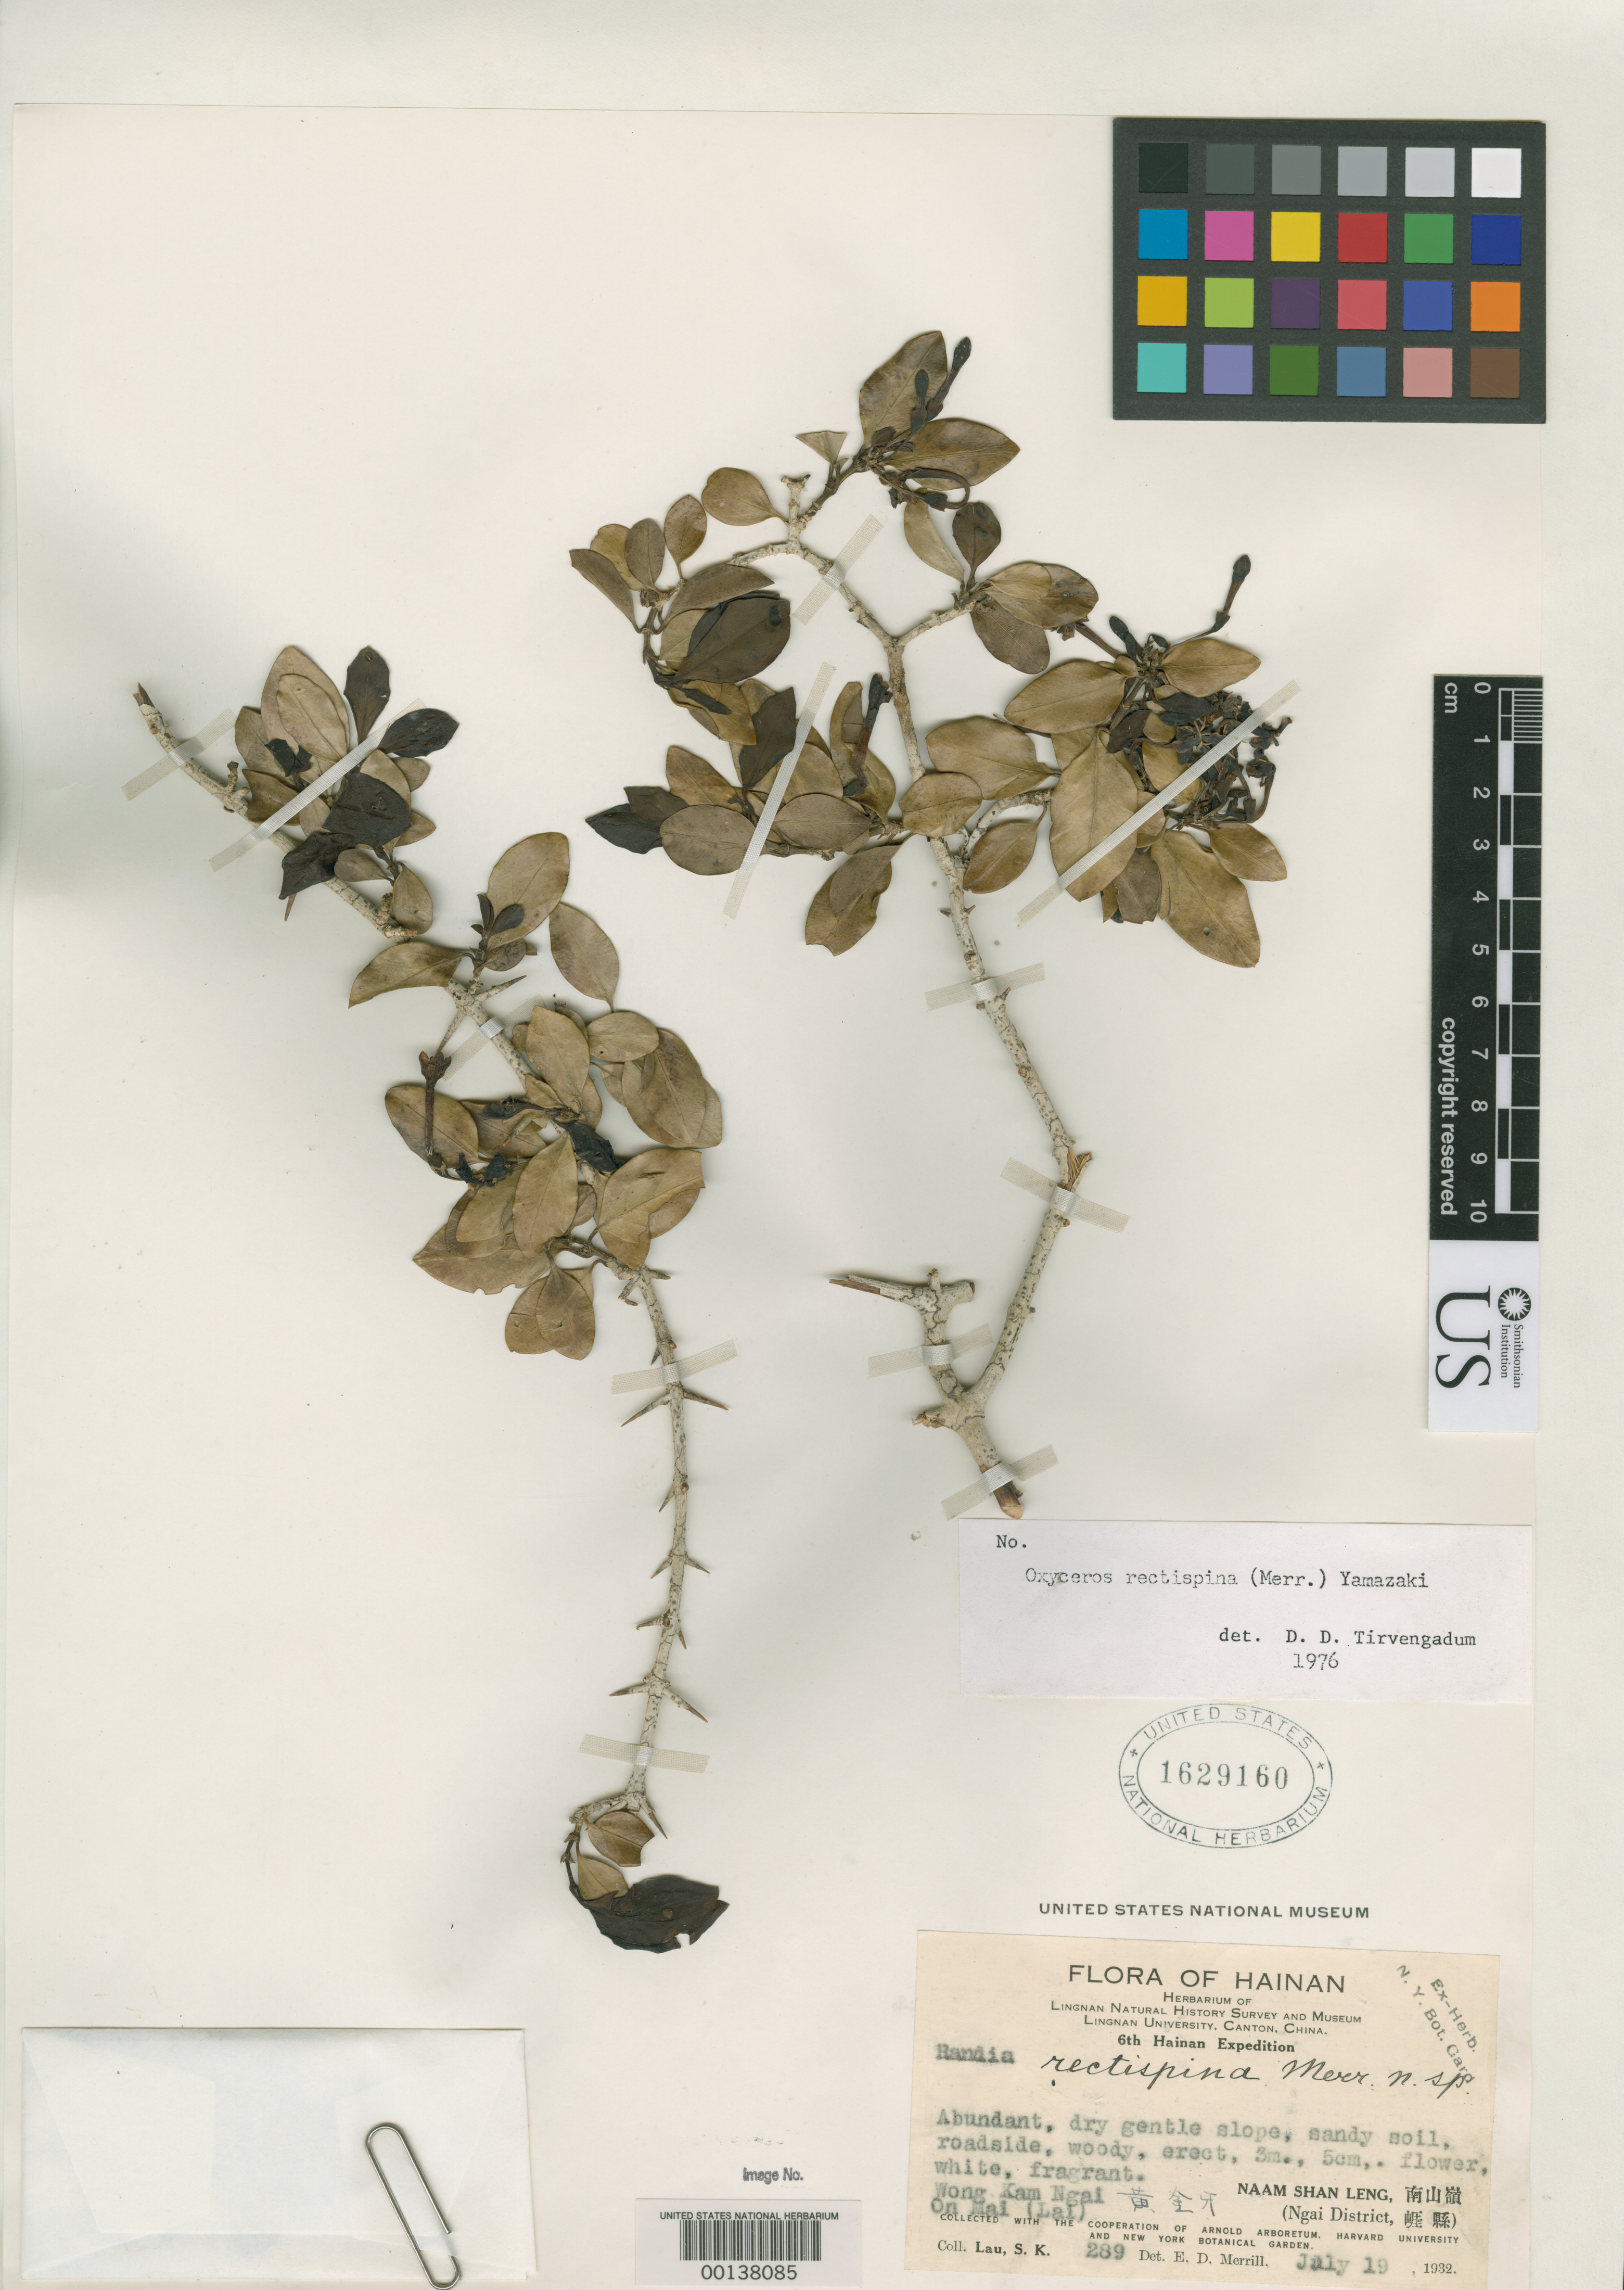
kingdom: Plantae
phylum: Tracheophyta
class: Magnoliopsida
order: Gentianales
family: Rubiaceae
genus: Randia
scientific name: Randia rectispina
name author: Merr.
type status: Isotype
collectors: S. K. Lau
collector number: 289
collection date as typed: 19 Jul 1932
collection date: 1932-07-19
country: China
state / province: Hainan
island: Hainan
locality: Naam Shan Leng.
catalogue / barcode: US 1629160